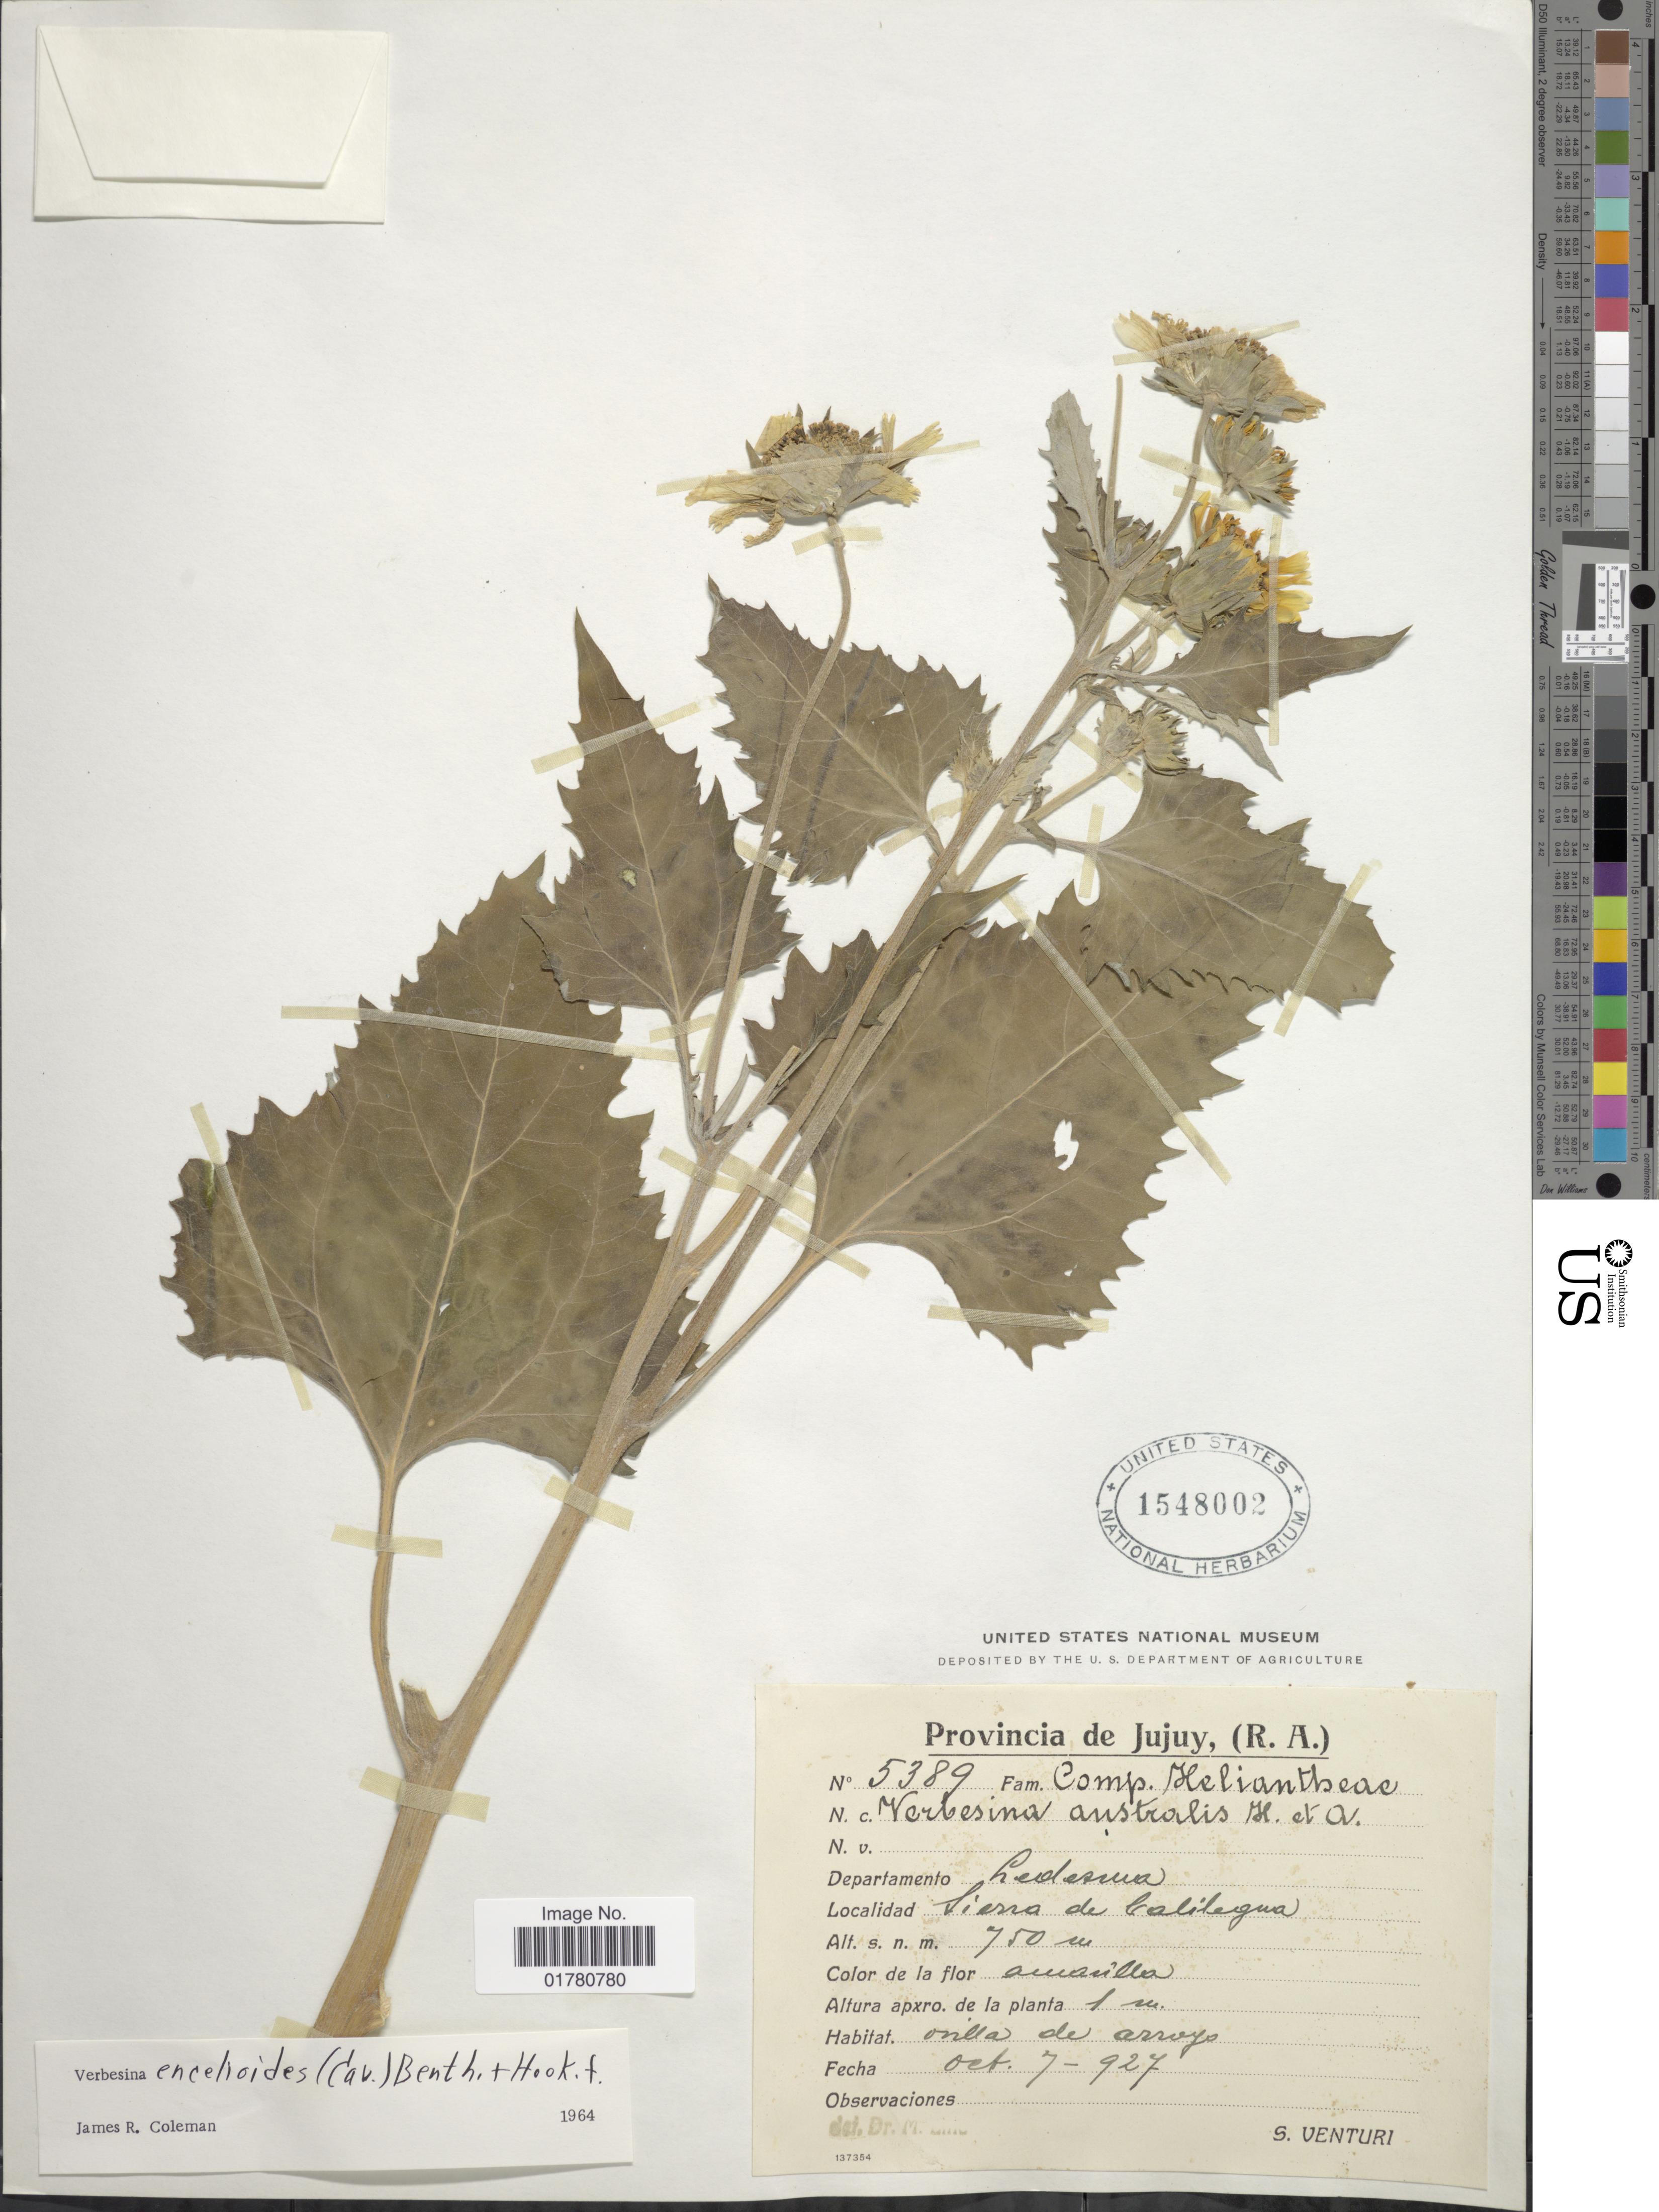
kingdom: Plantae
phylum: Tracheophyta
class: Magnoliopsida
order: Asterales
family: Asteraceae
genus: Verbesina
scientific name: Verbesina encelioides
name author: (Cav.) Benth. & Hook. ex A. Gray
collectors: S. Venturi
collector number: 5389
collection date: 1927-10-07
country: Argentina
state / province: Jujuy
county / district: Ledesma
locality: Sierra de Calilegua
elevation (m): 750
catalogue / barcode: US 1548002